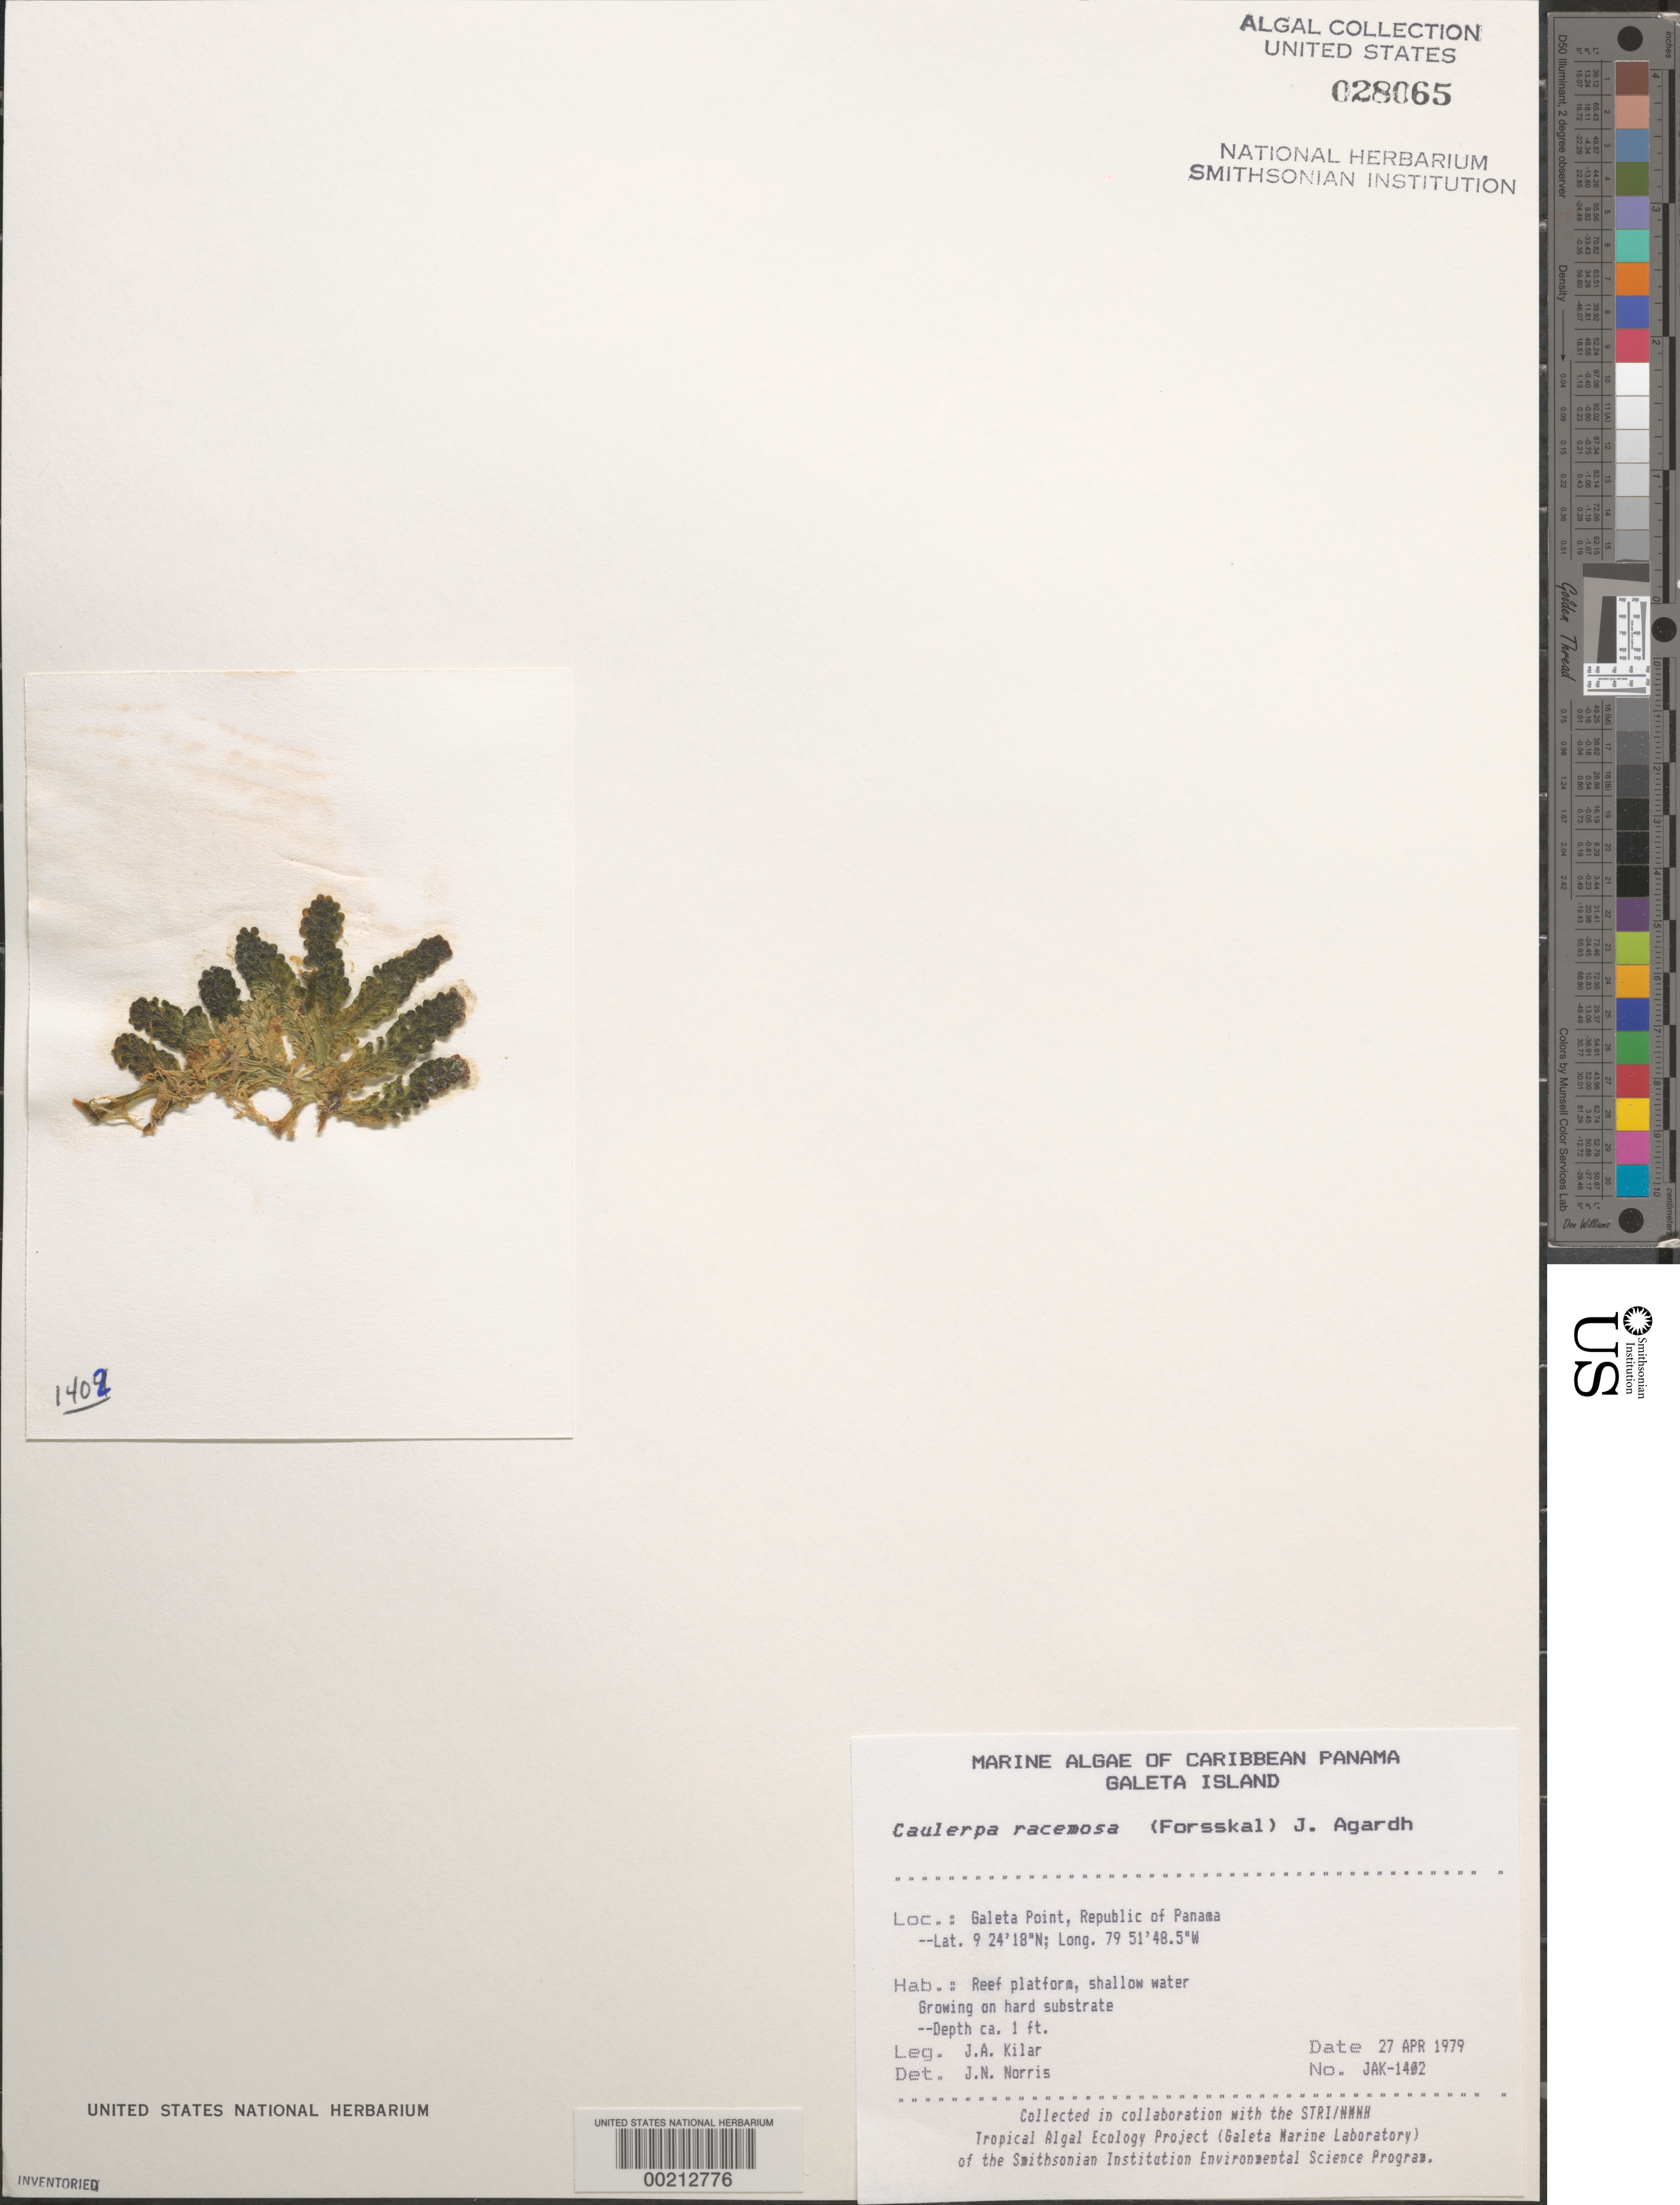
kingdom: Plantae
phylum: Chlorophyta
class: Ulvophyceae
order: Bryopsidales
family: Caulerpaceae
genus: Caulerpa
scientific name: Caulerpa racemosa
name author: (Forssk.) J. Agardh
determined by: Norris, James N.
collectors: J. A. Kilar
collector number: JAK-1402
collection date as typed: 27 Apr 1979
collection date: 1979-04-27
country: Panama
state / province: Colón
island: Galeta Island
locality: Galeta Point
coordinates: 9 24' 18" N, 79 51' 48.5" W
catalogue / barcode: US 28065